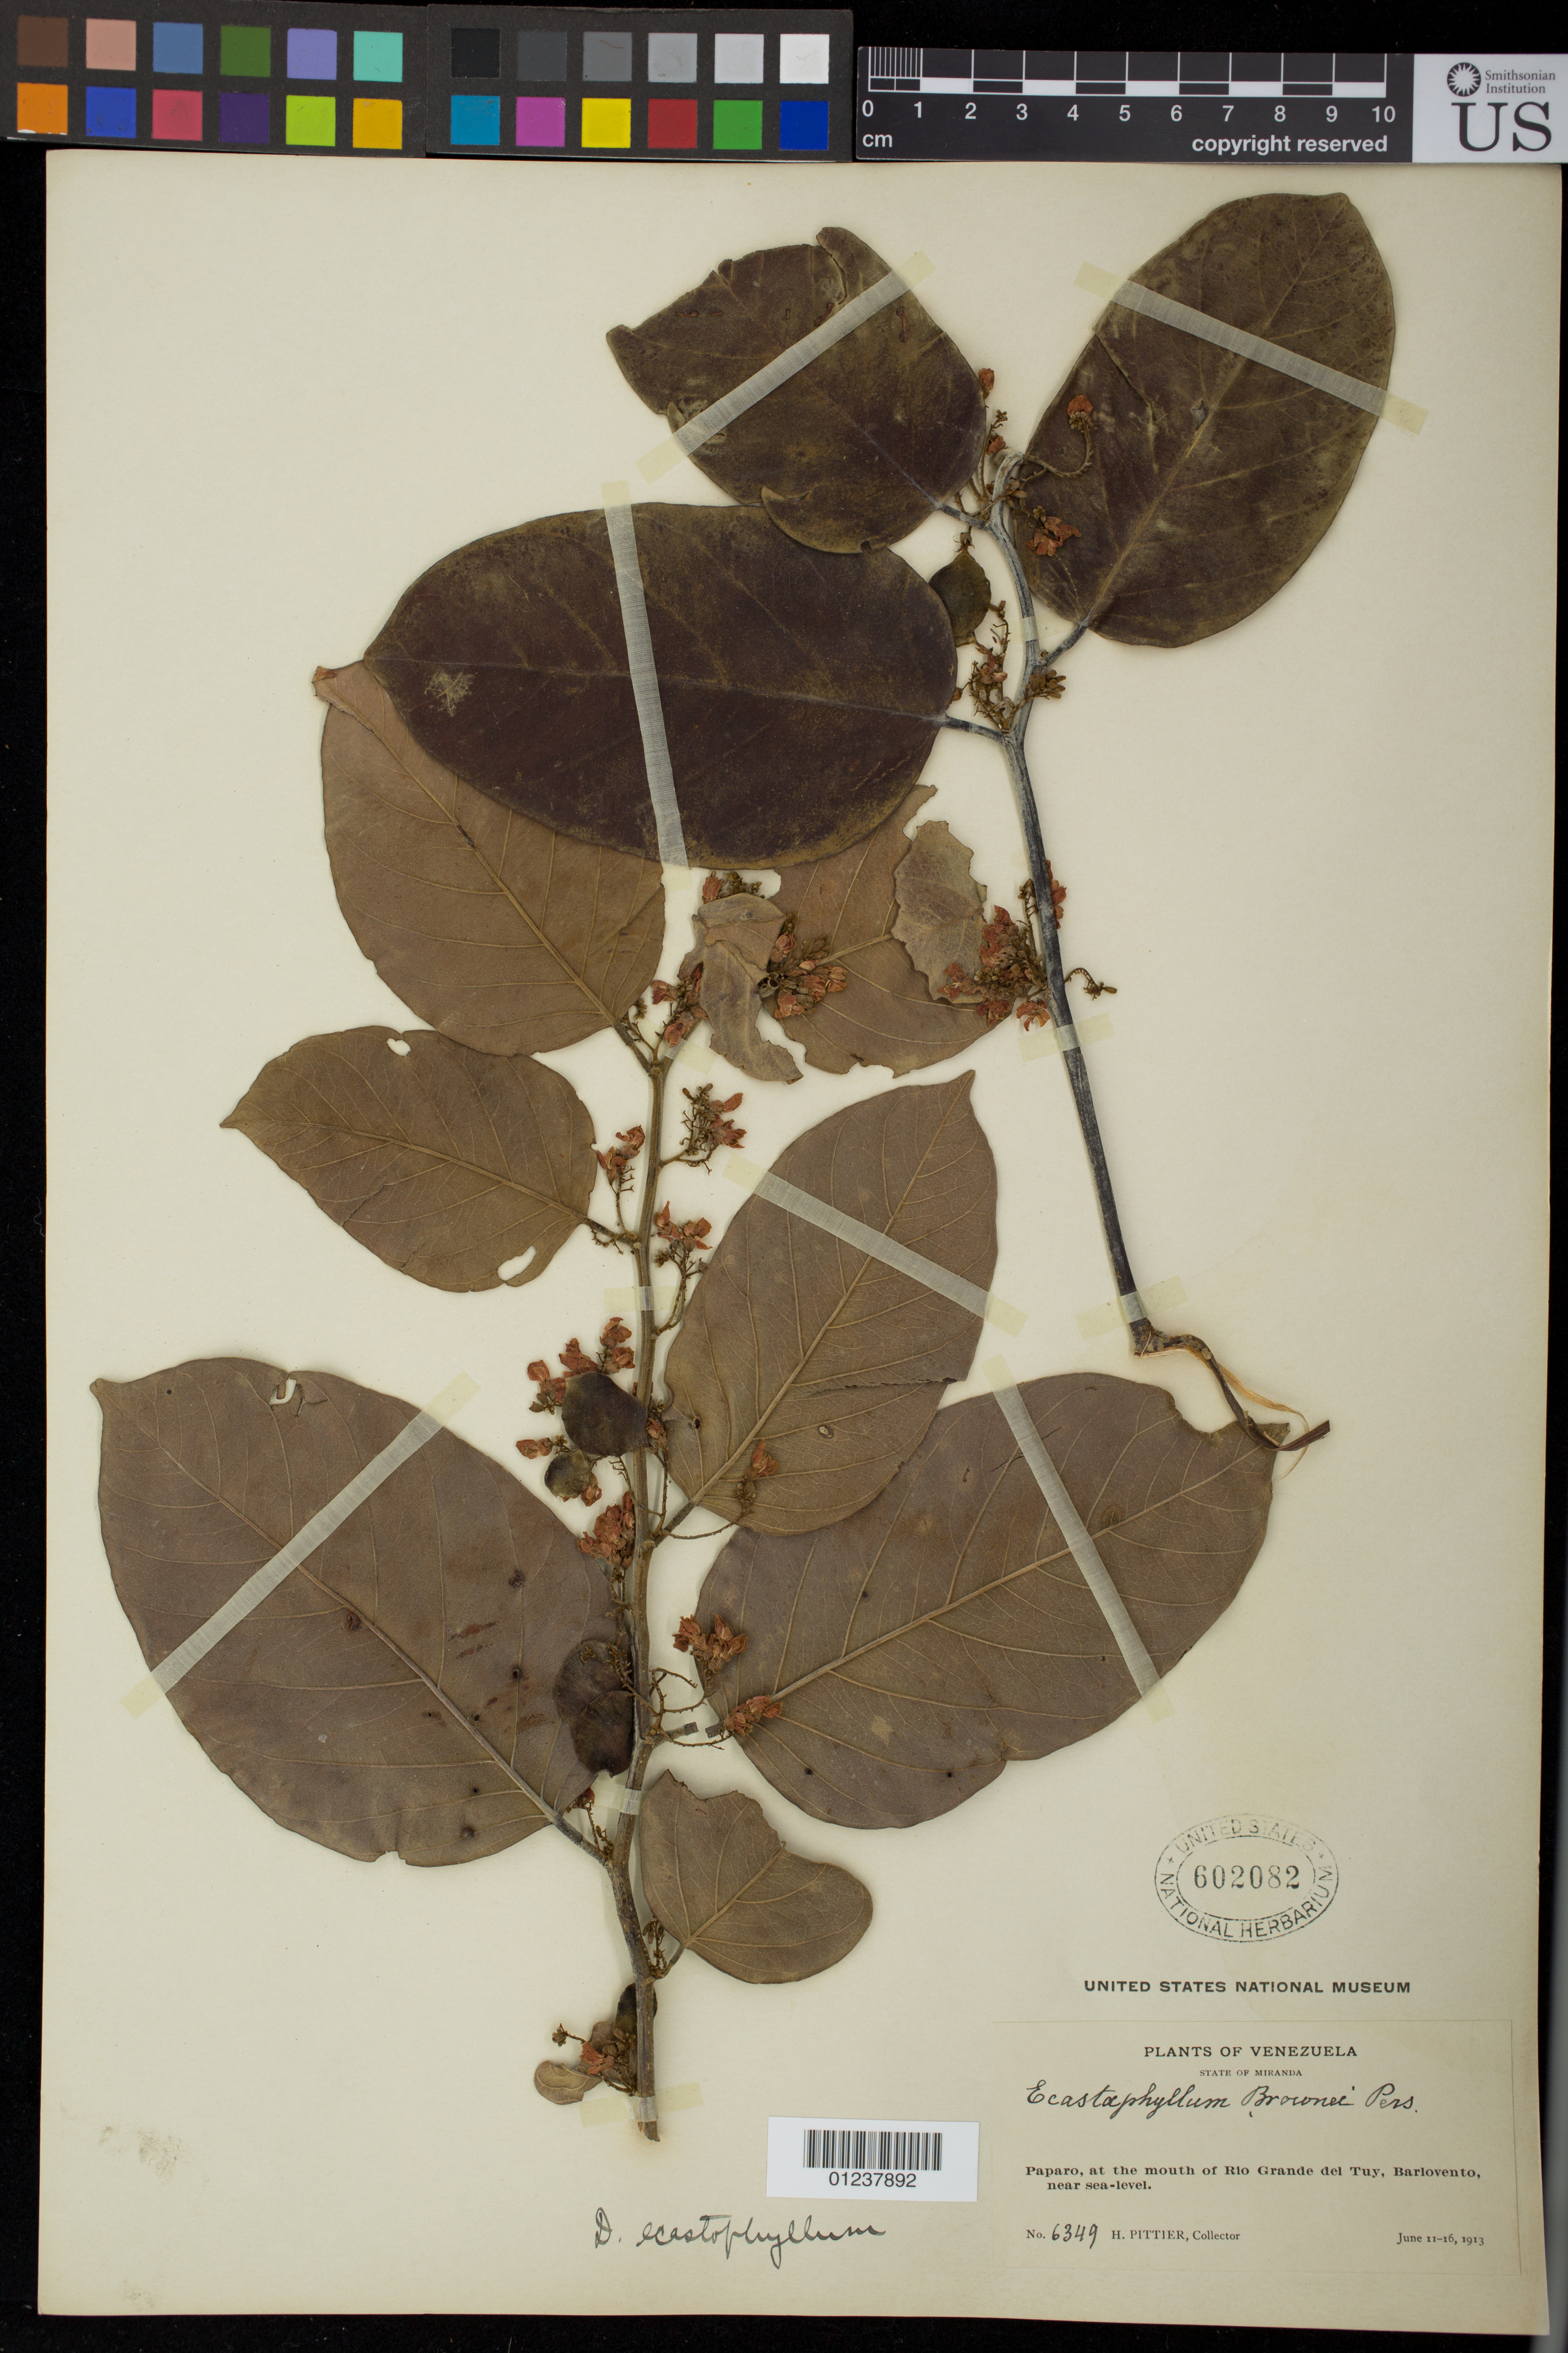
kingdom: Plantae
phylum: Tracheophyta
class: Magnoliopsida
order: Fabales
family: Fabaceae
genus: Dalbergia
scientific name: Dalbergia ecastaphyllum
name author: (L.) Taub.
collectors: H. F. Pittier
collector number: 6349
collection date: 1913-06-11/1913-06-16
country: Venezuela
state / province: Miranda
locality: Paparo, at the mouth of the Rio Grande del Tuy, Barlovento, near sea-level.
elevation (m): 0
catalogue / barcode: US 602082